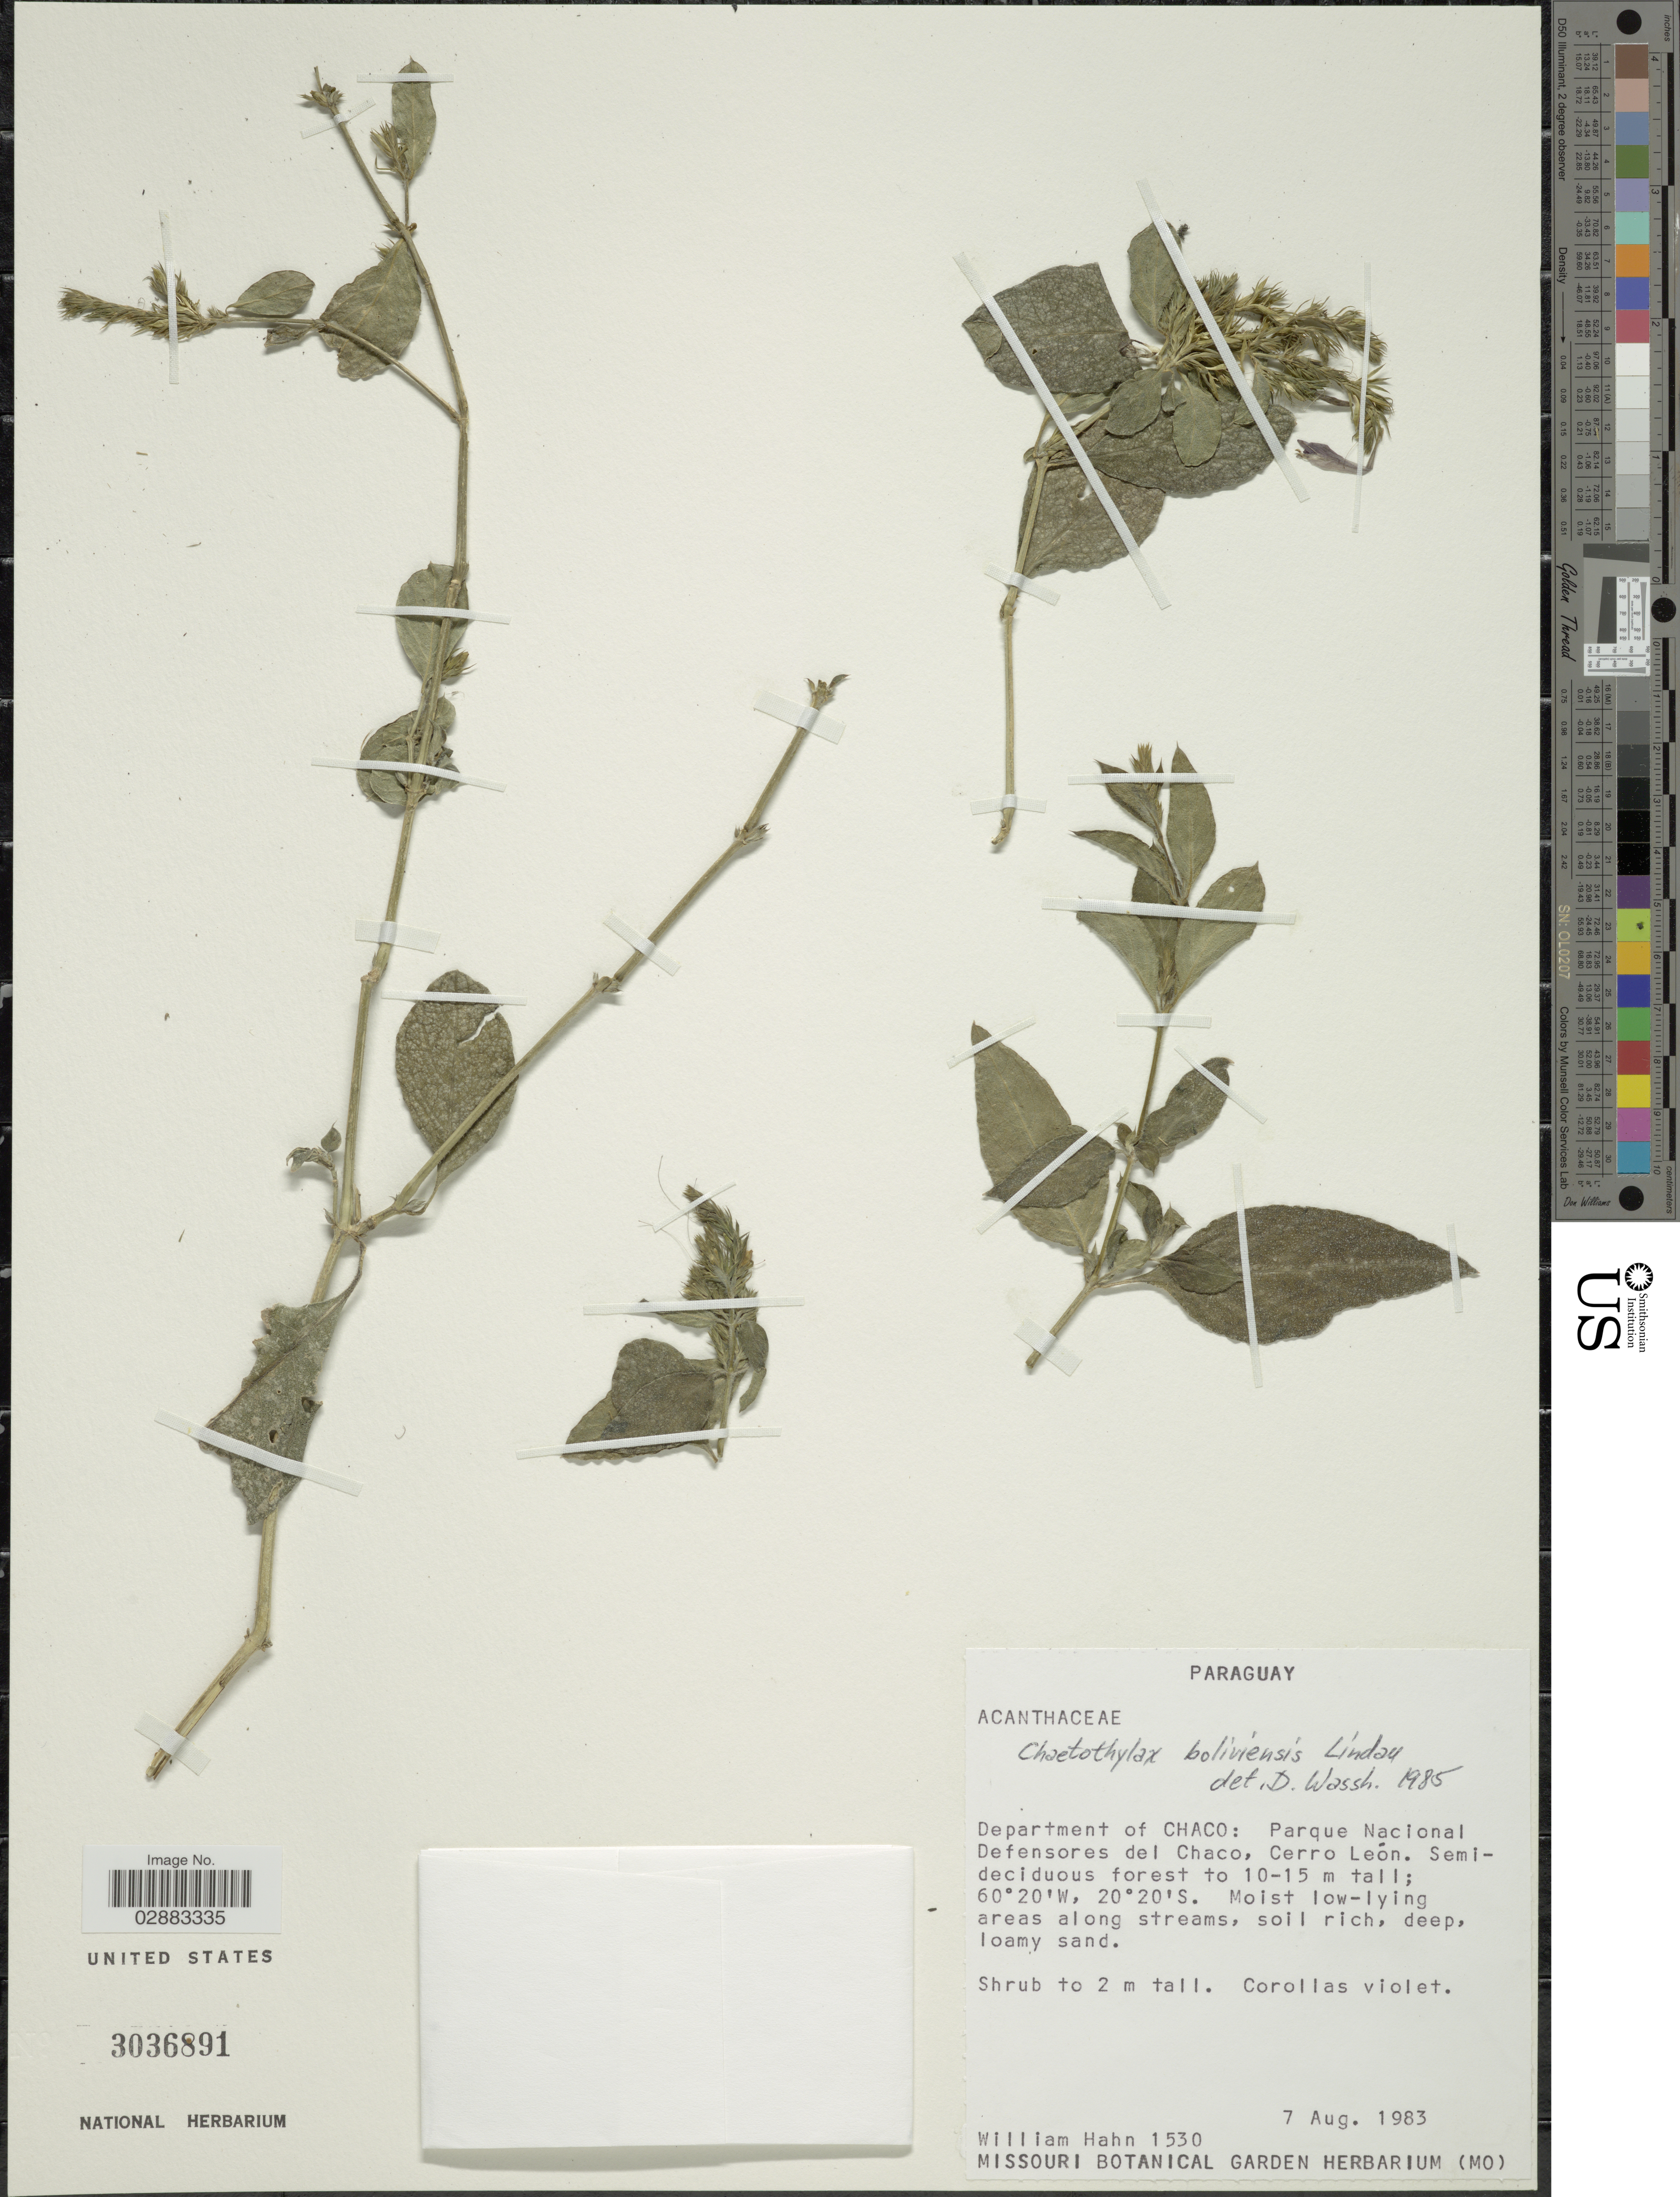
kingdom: Plantae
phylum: Tracheophyta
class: Magnoliopsida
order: Lamiales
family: Acanthaceae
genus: Justicia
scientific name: Justicia goudotii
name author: V.A.W. Graham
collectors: W. Hahn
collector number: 1530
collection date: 1983-08-07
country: Argentina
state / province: Chaco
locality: Department of Chaco: Parque Nacional Defensores del Chaco, Cerro León.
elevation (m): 10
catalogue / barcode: US 3036891